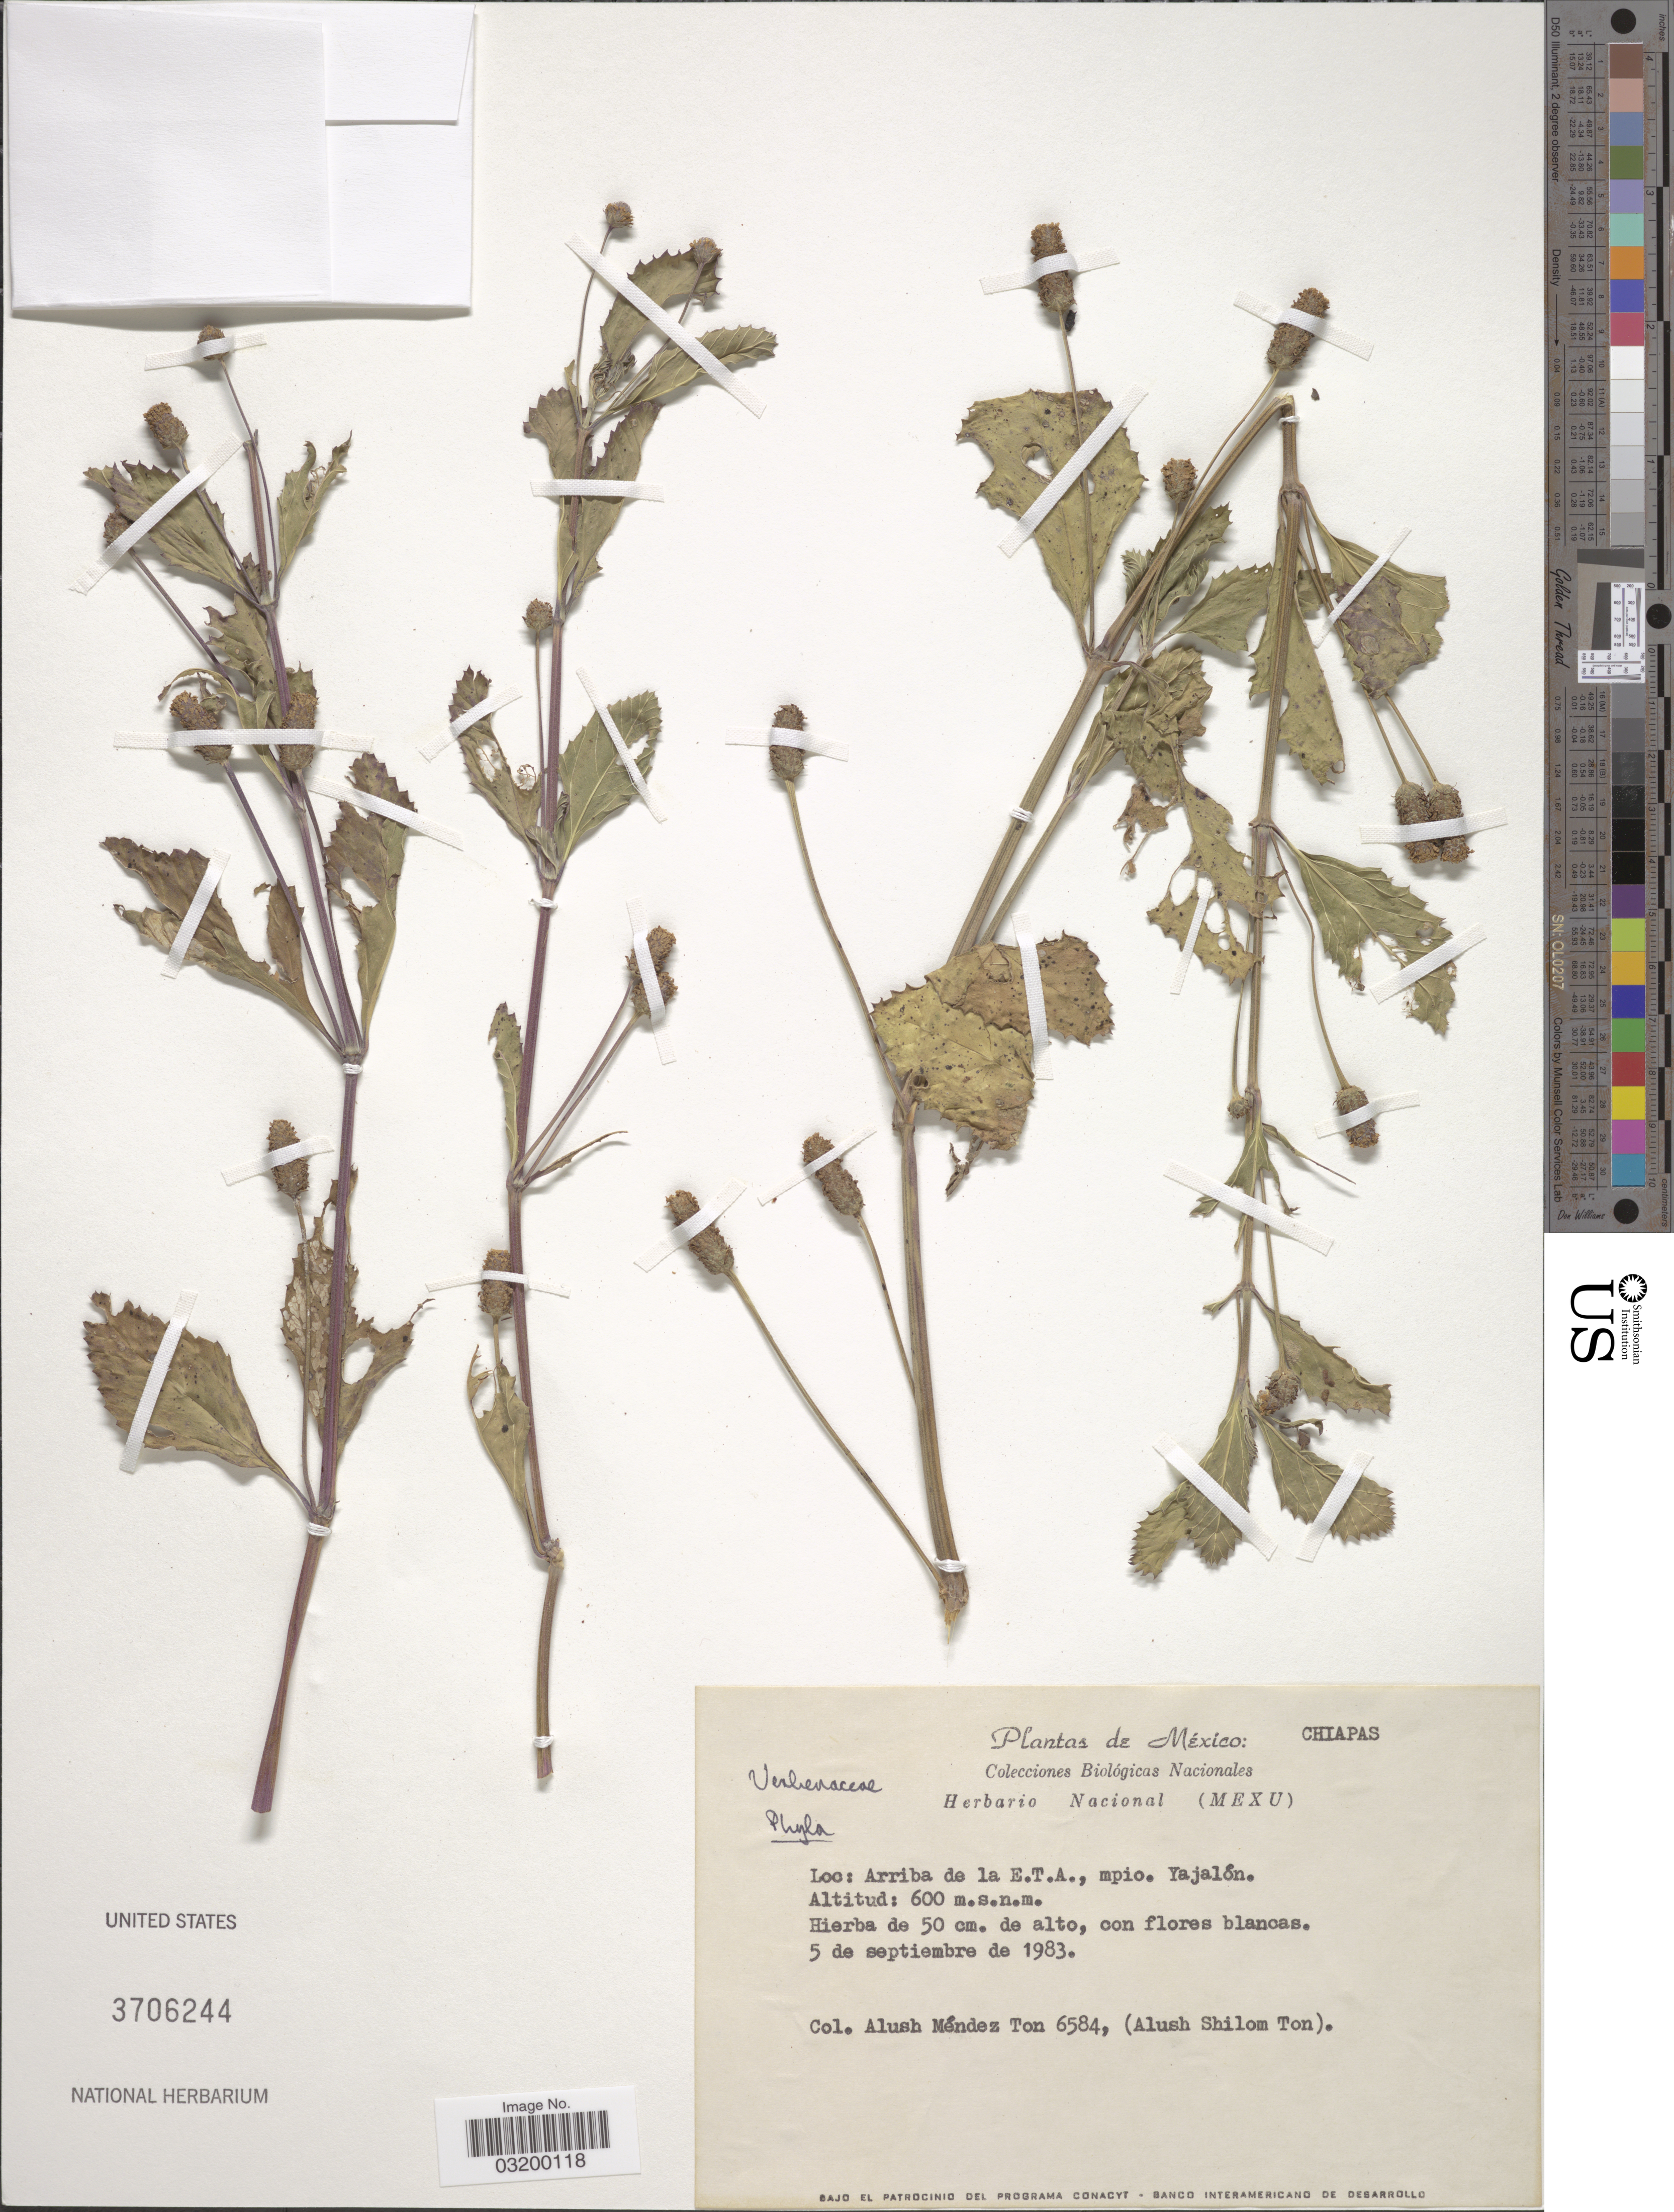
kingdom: Plantae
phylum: Tracheophyta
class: Magnoliopsida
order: Lamiales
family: Verbenaceae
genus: Phyla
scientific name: Phyla sp.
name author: Lour.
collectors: A. M. Ton & A. S. Ton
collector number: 6584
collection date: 1983-09-05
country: Mexico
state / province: Chiapas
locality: Arriba de la E.T.A., mpio. Yajalón.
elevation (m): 600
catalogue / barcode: US 3706244